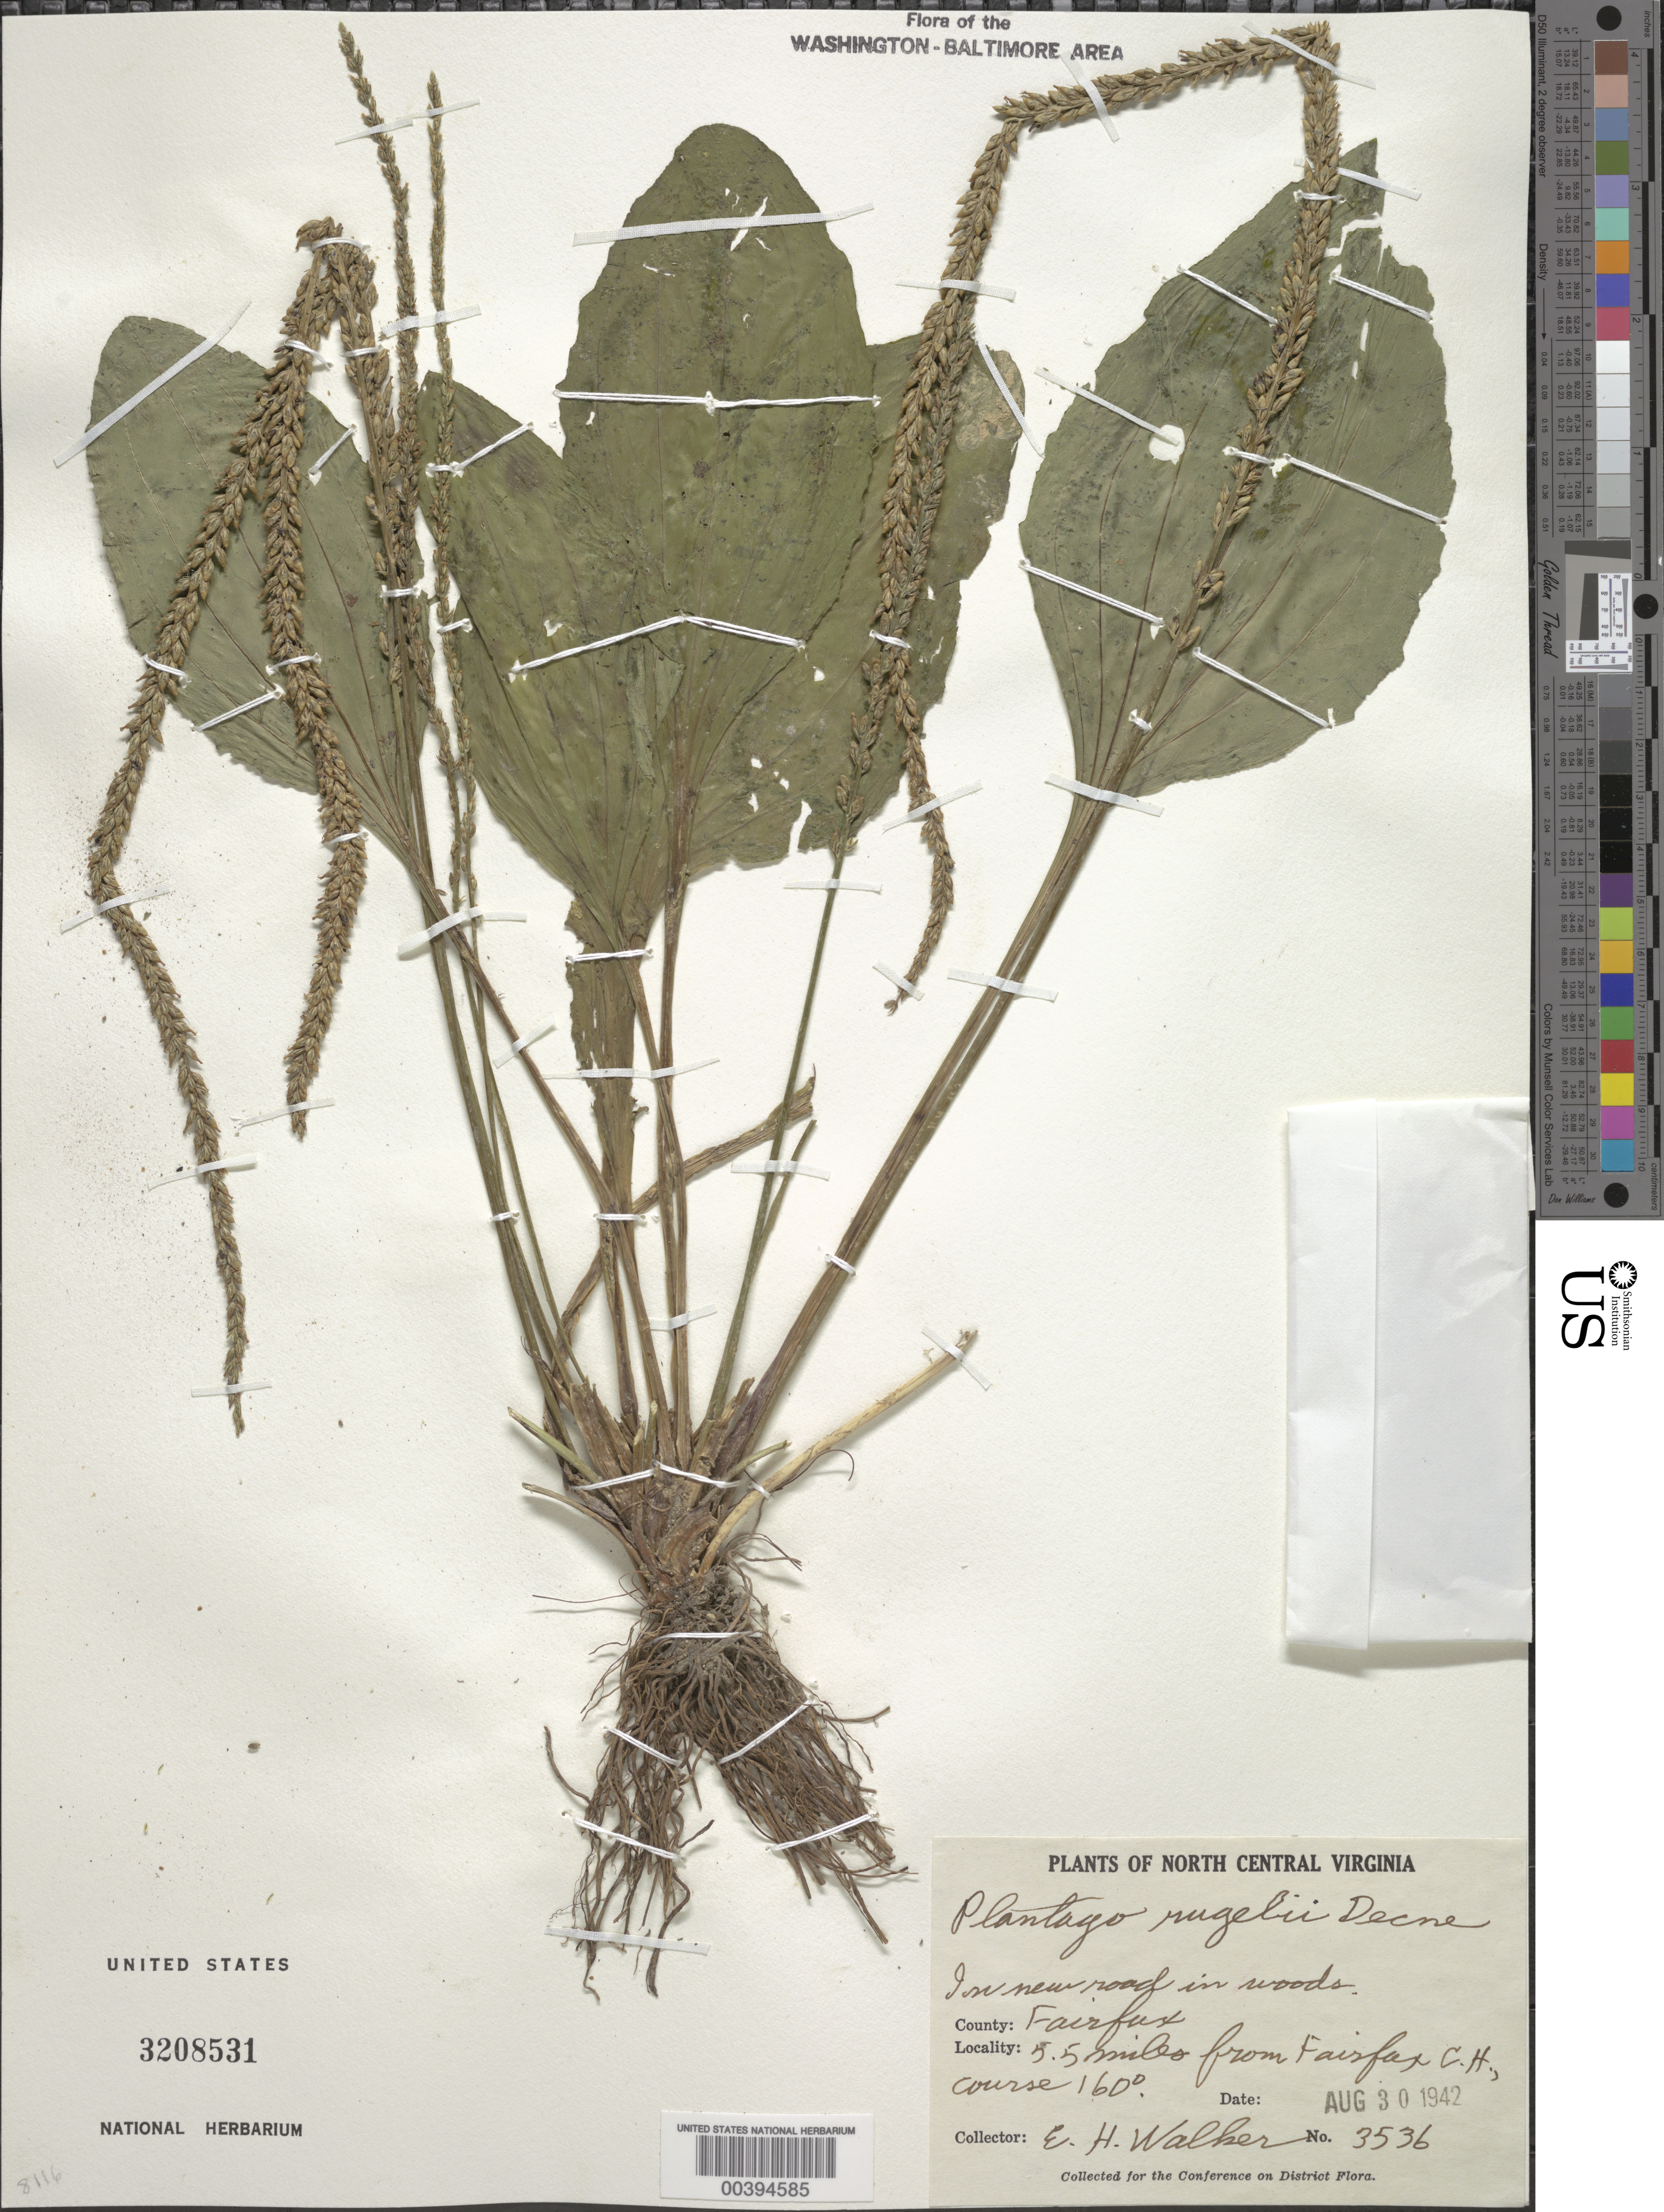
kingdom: Plantae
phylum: Tracheophyta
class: Magnoliopsida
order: Lamiales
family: Plantaginaceae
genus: Plantago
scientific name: Plantago rugelii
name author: Decne.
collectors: E. H. Walker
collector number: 3536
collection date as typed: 30 Aug 1942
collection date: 1942-08-30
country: United States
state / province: Virginia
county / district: Fairfax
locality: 5.5 M from Fairfax Court House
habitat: In new road in woods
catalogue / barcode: US 3208531